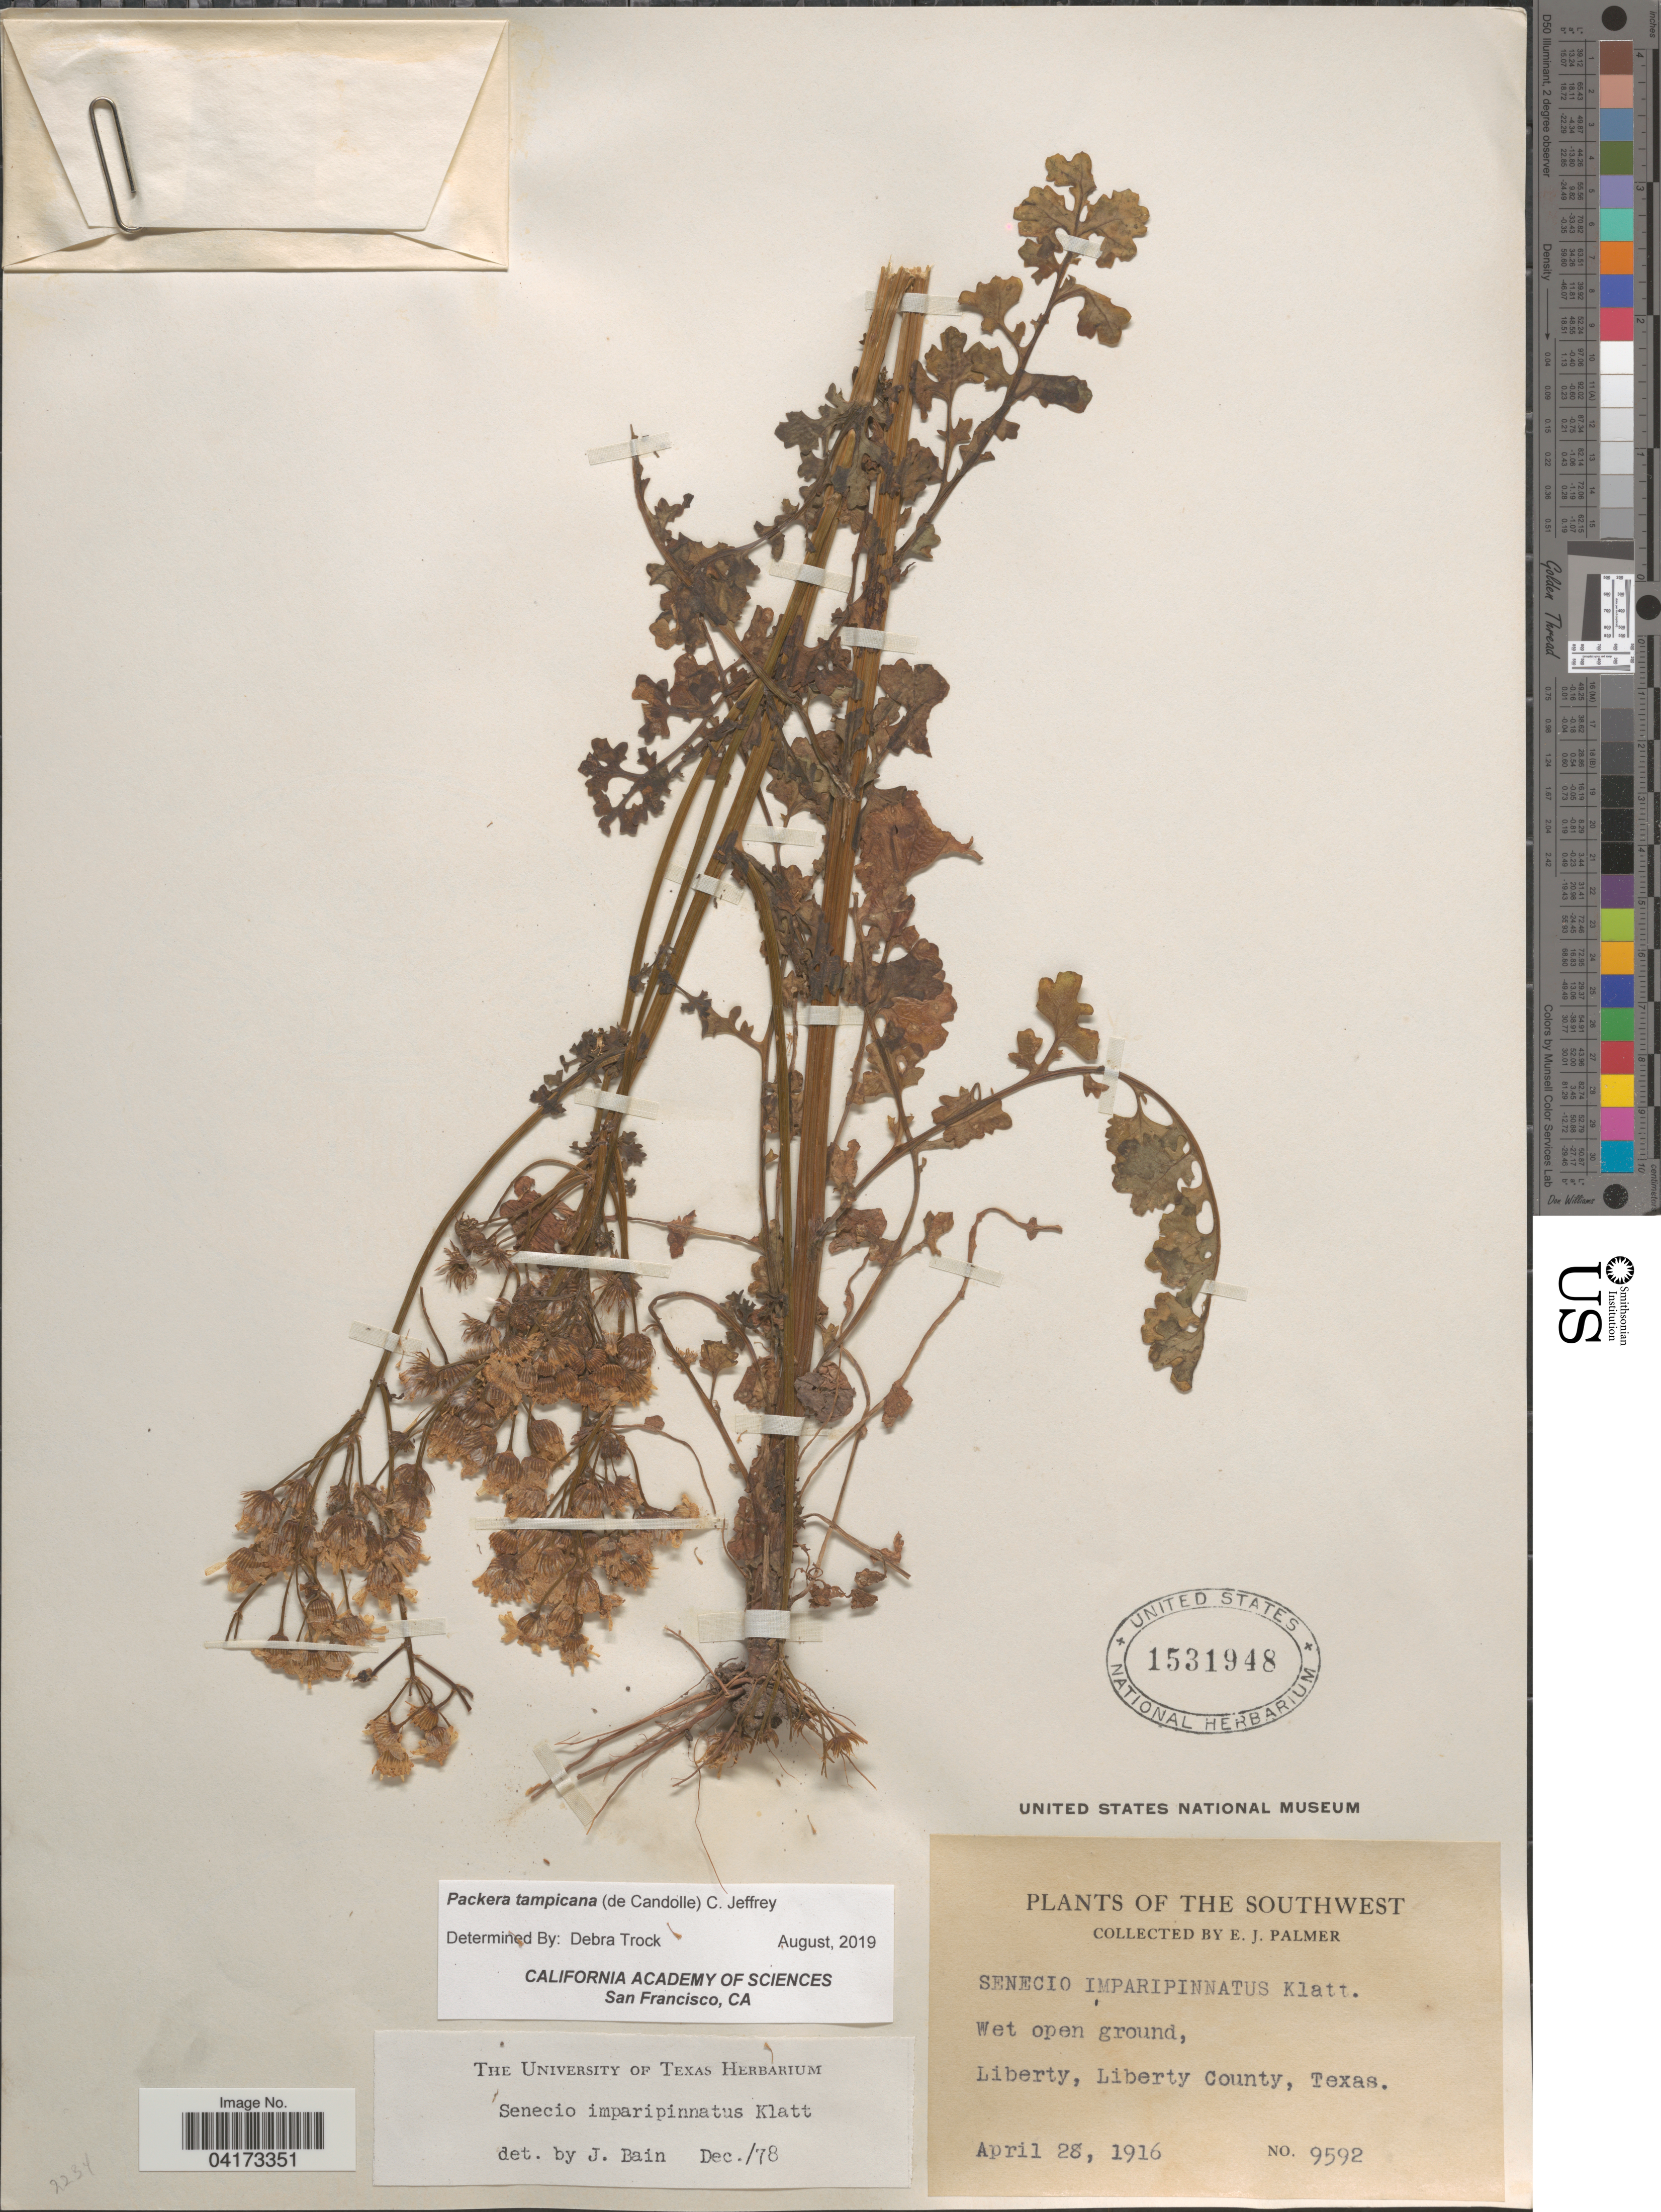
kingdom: Plantae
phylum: Tracheophyta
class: Magnoliopsida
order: Asterales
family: Asteraceae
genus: Packera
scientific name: Packera tampicana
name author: (DC.) C. Jeffrey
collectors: E. J. Palmer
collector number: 9592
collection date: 1916-04-28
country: United States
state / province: Texas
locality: The Southwest. Liberty, Liberty County.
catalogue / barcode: US 1531948